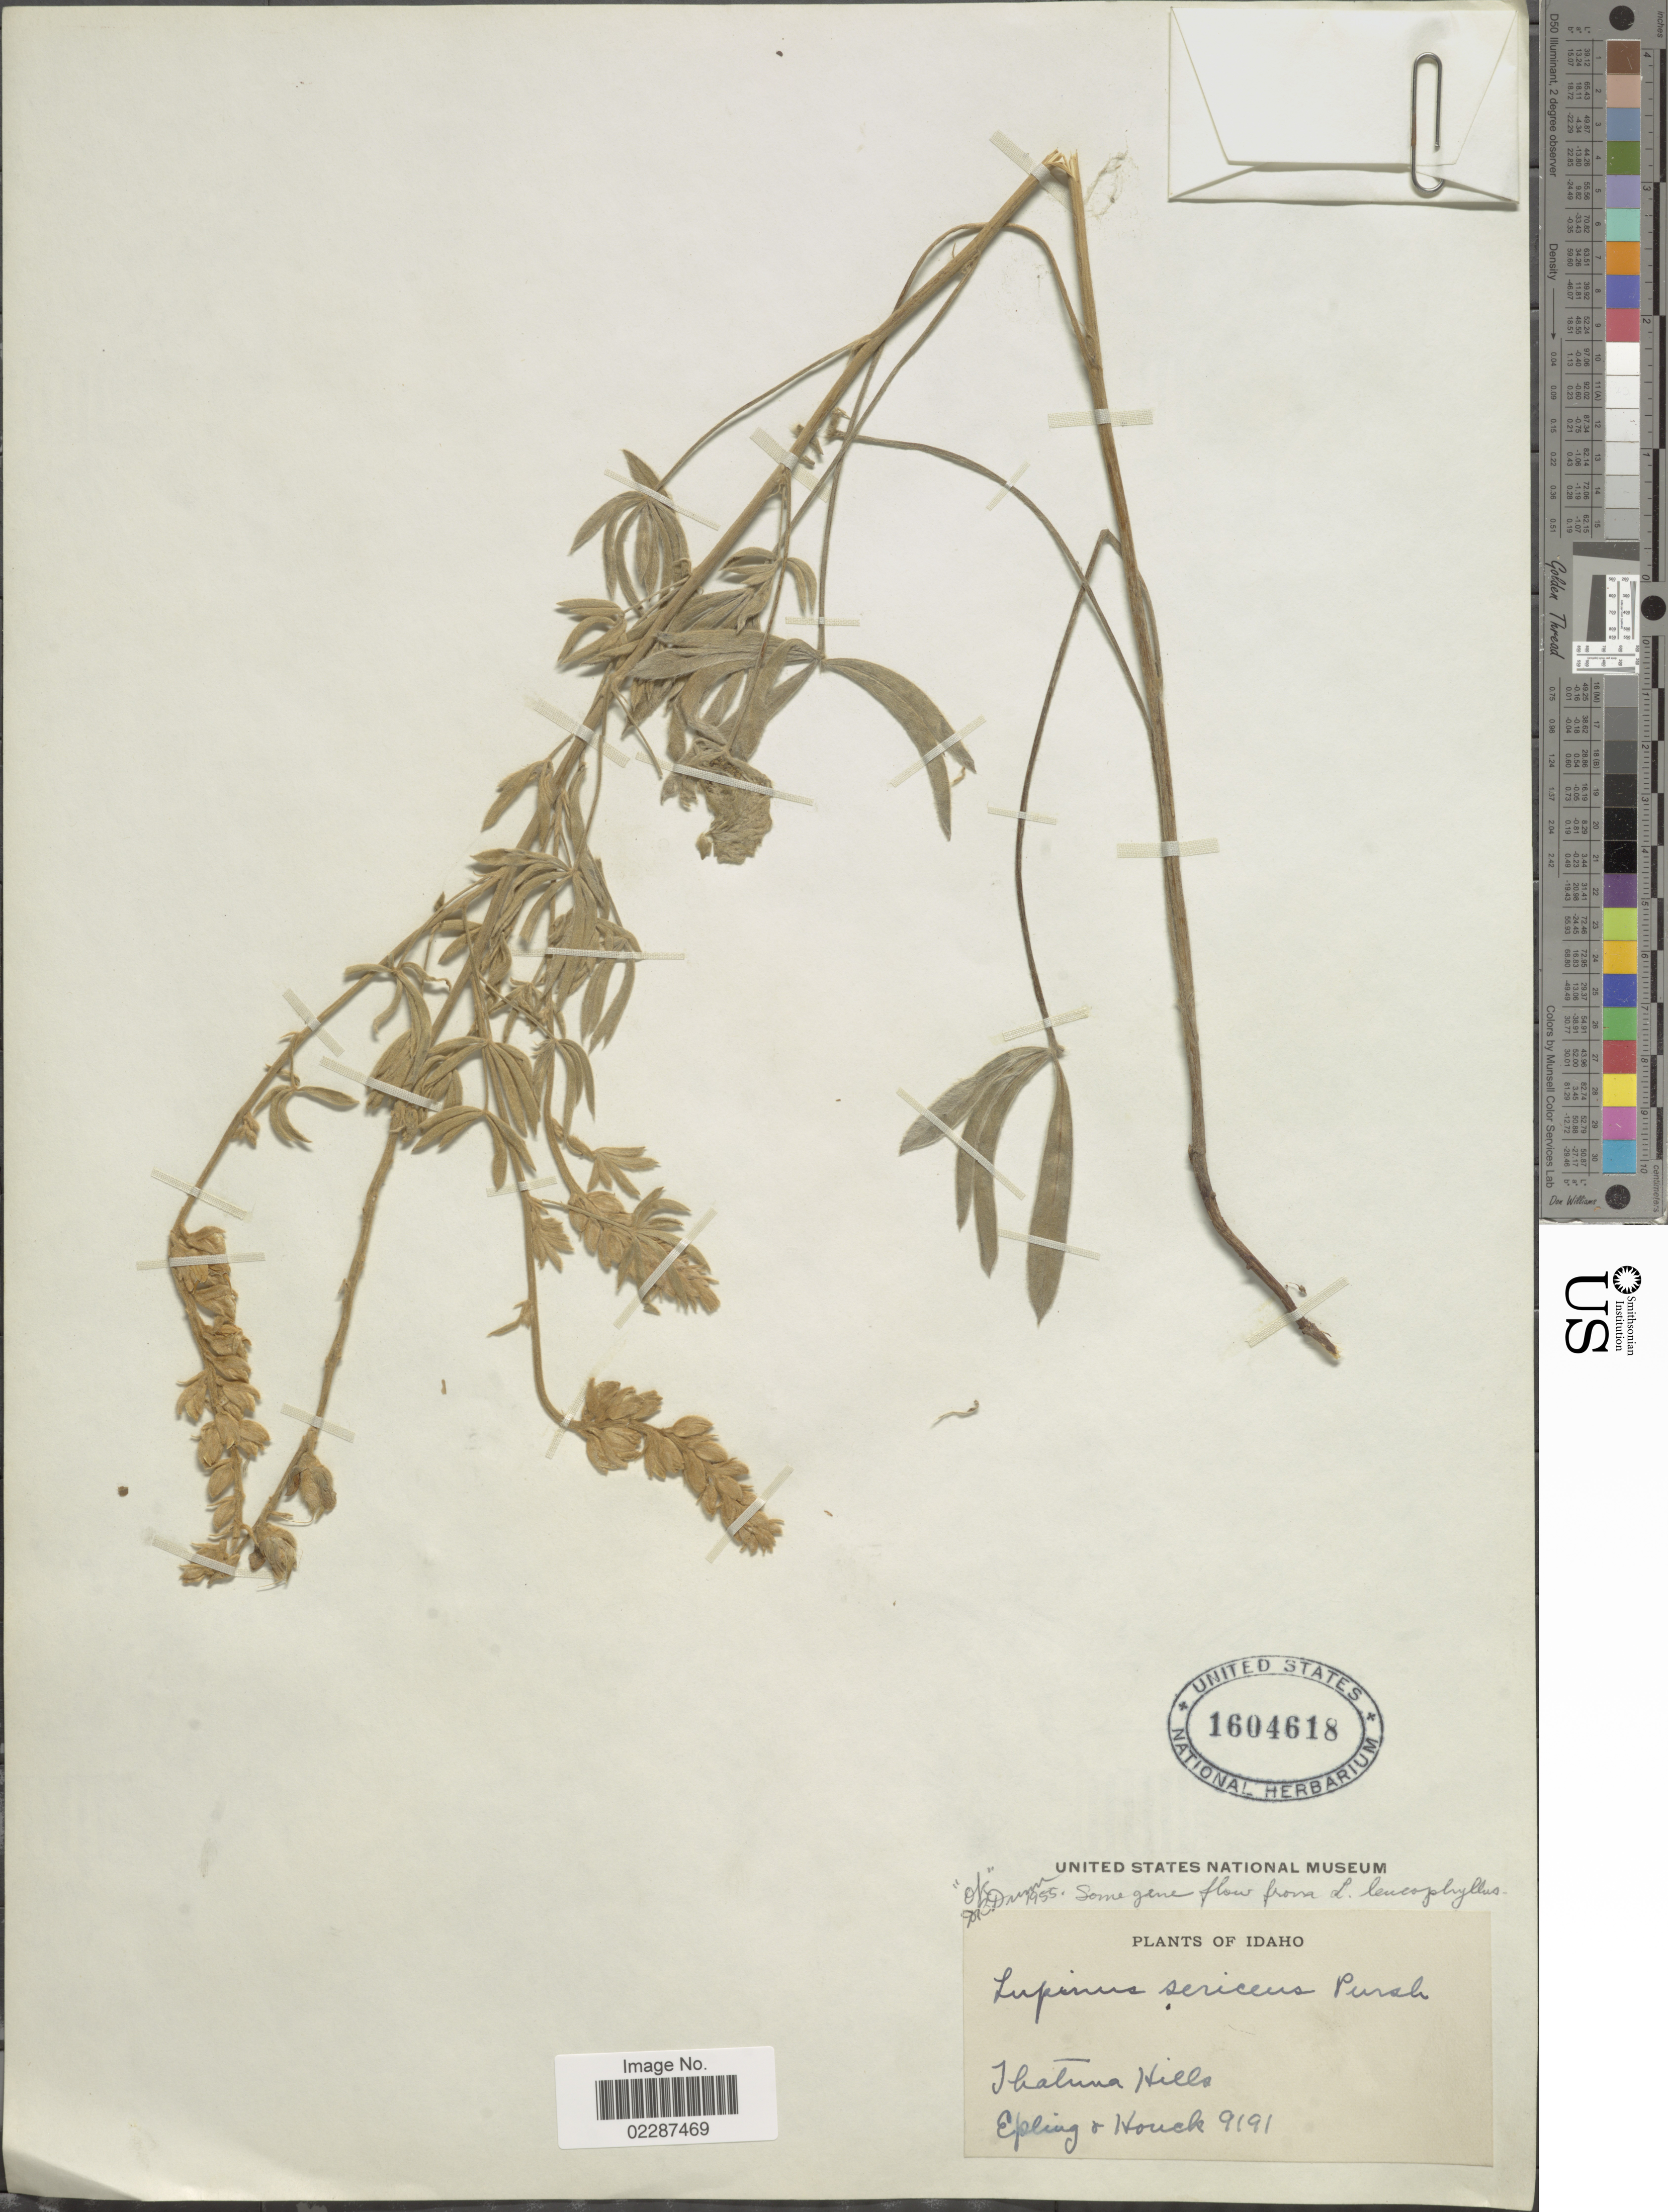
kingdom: Plantae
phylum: Tracheophyta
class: Magnoliopsida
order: Fabales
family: Fabaceae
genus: Lupinus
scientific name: Lupinus sericeus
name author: Pursh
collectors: -- Epling & Houck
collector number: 9191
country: United States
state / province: Idaho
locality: Thatuna Hills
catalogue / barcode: US 1604618